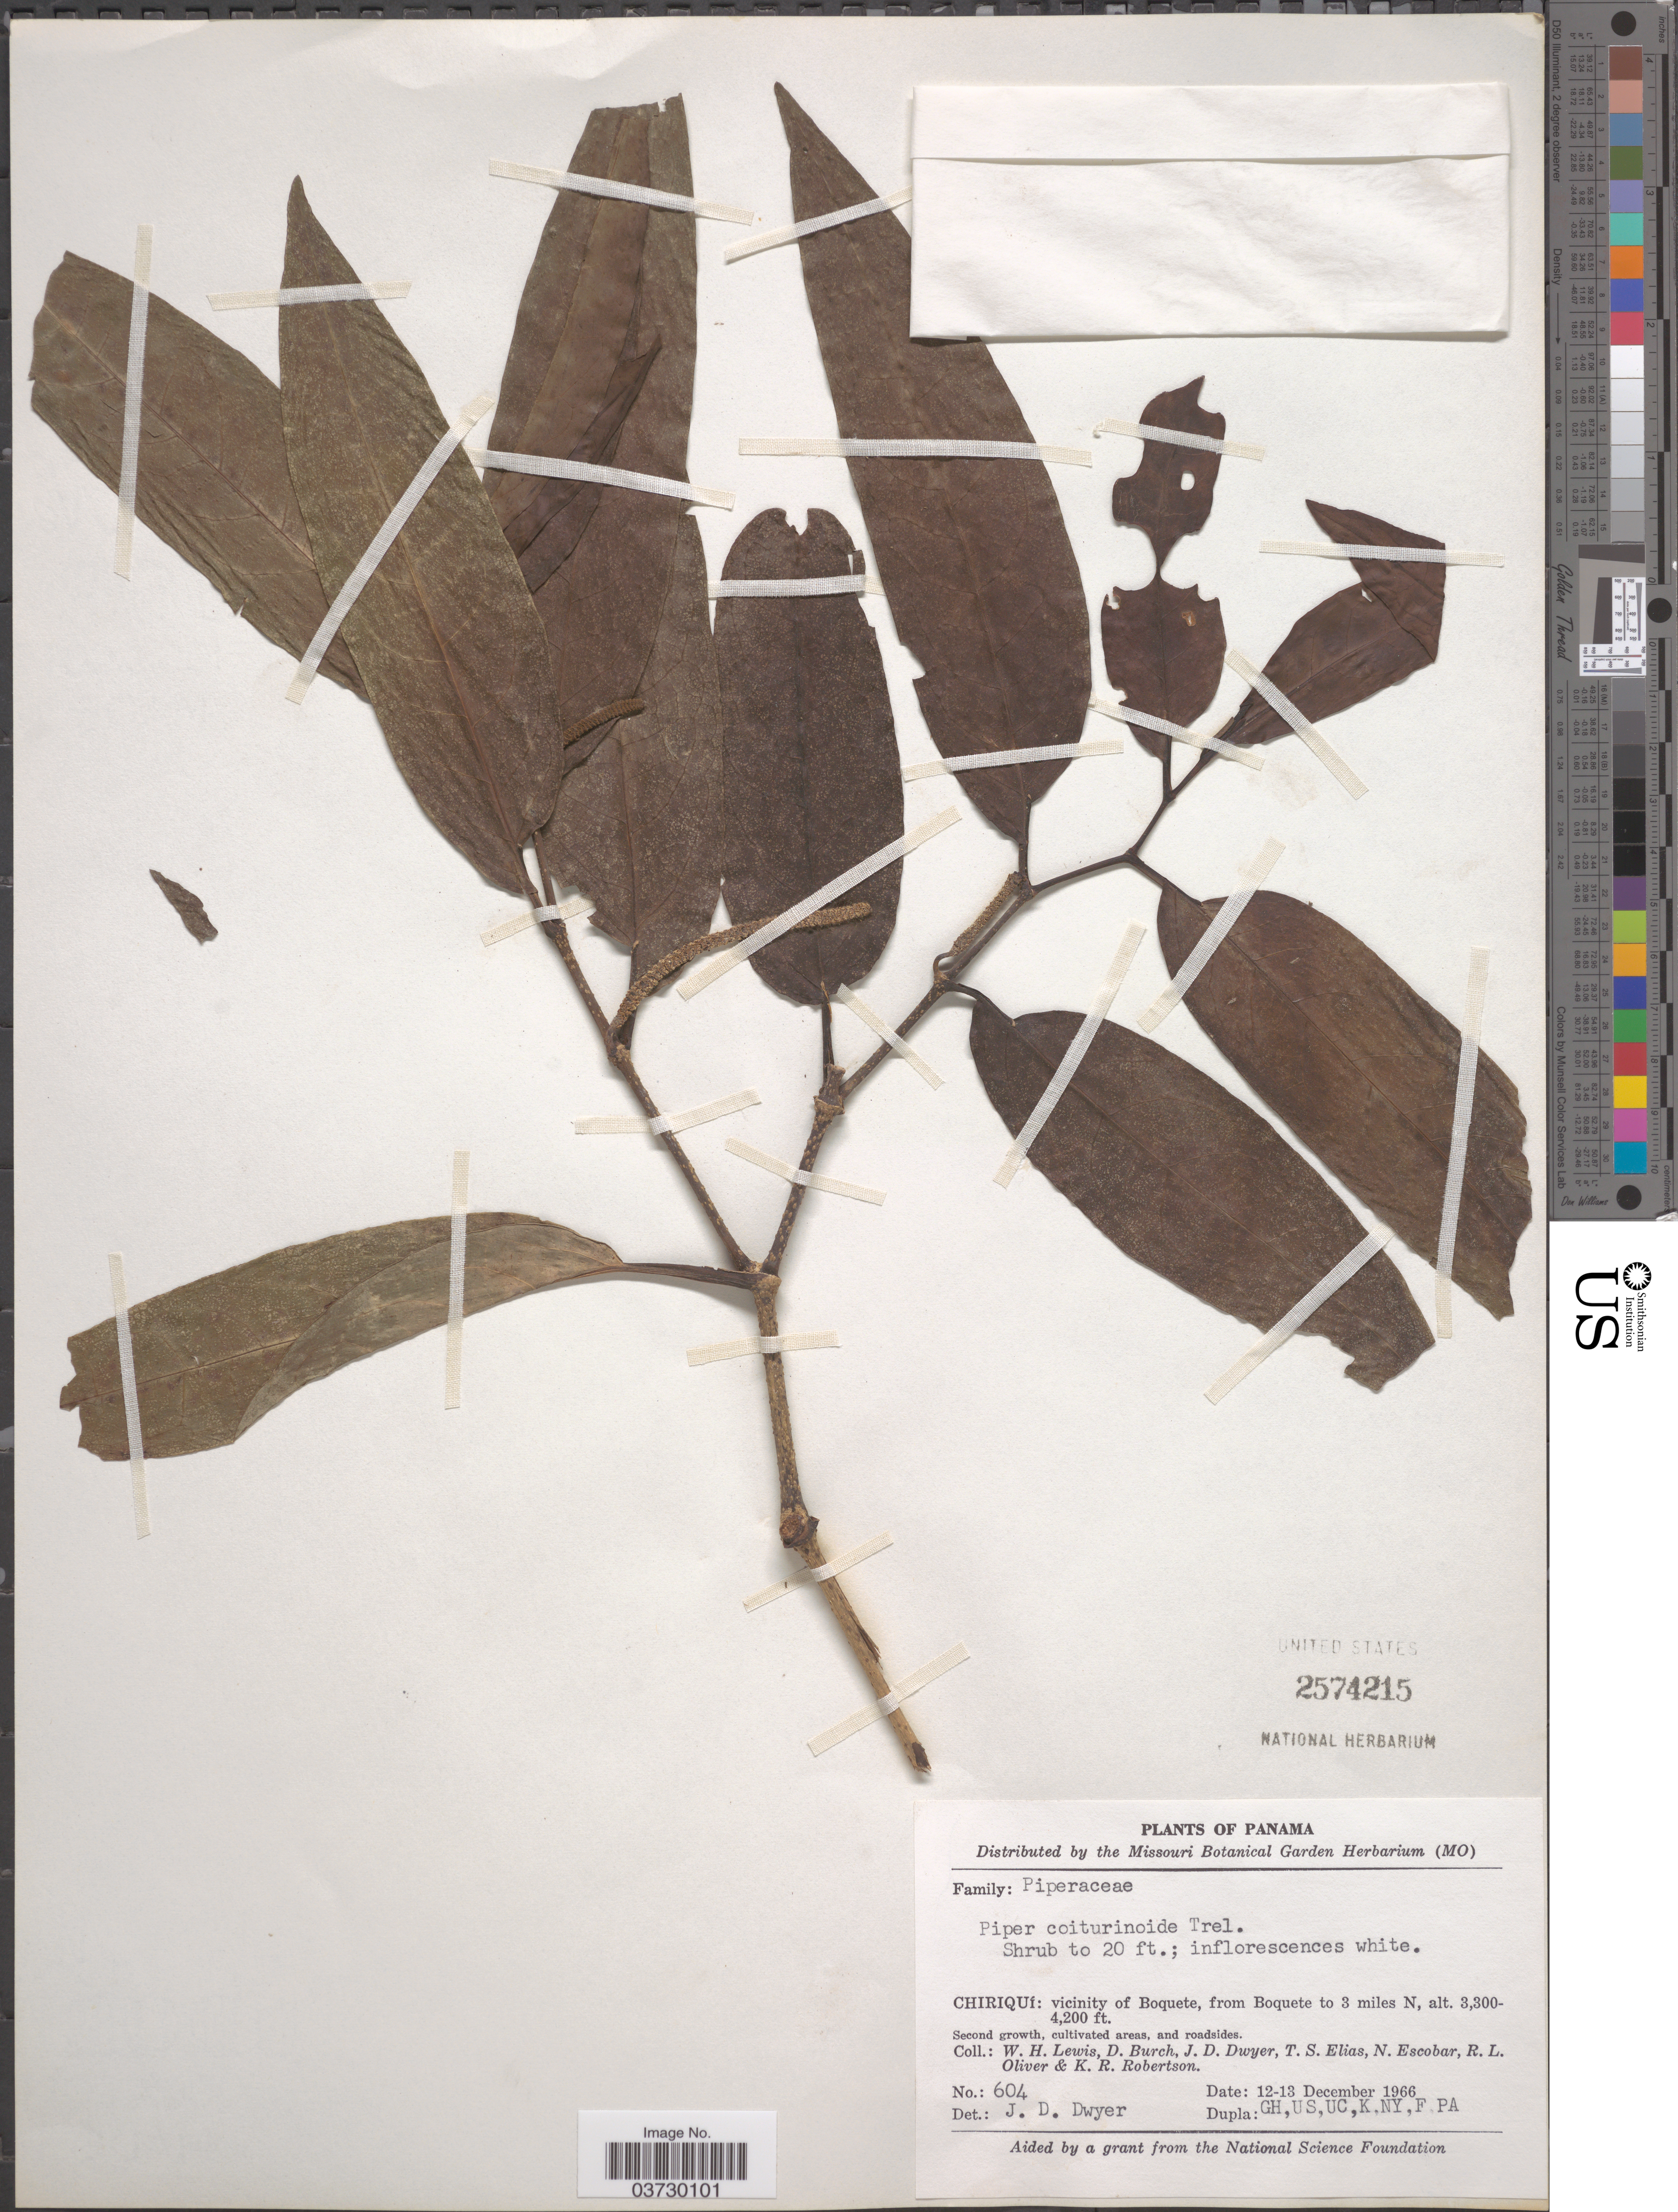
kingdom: Plantae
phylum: Tracheophyta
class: Magnoliopsida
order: Piperales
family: Piperaceae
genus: Piper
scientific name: Piper coiturinoide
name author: Trel.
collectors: W. H. Lewis, D. Burch, J. D. Dwyer, T. S. Elias & et al.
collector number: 604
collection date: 1966-12-12/1966-12-13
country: Panama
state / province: Chiriqui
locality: Vicinity of Boquete, from Boquete to 3 miles N.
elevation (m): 1006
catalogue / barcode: US 2574215